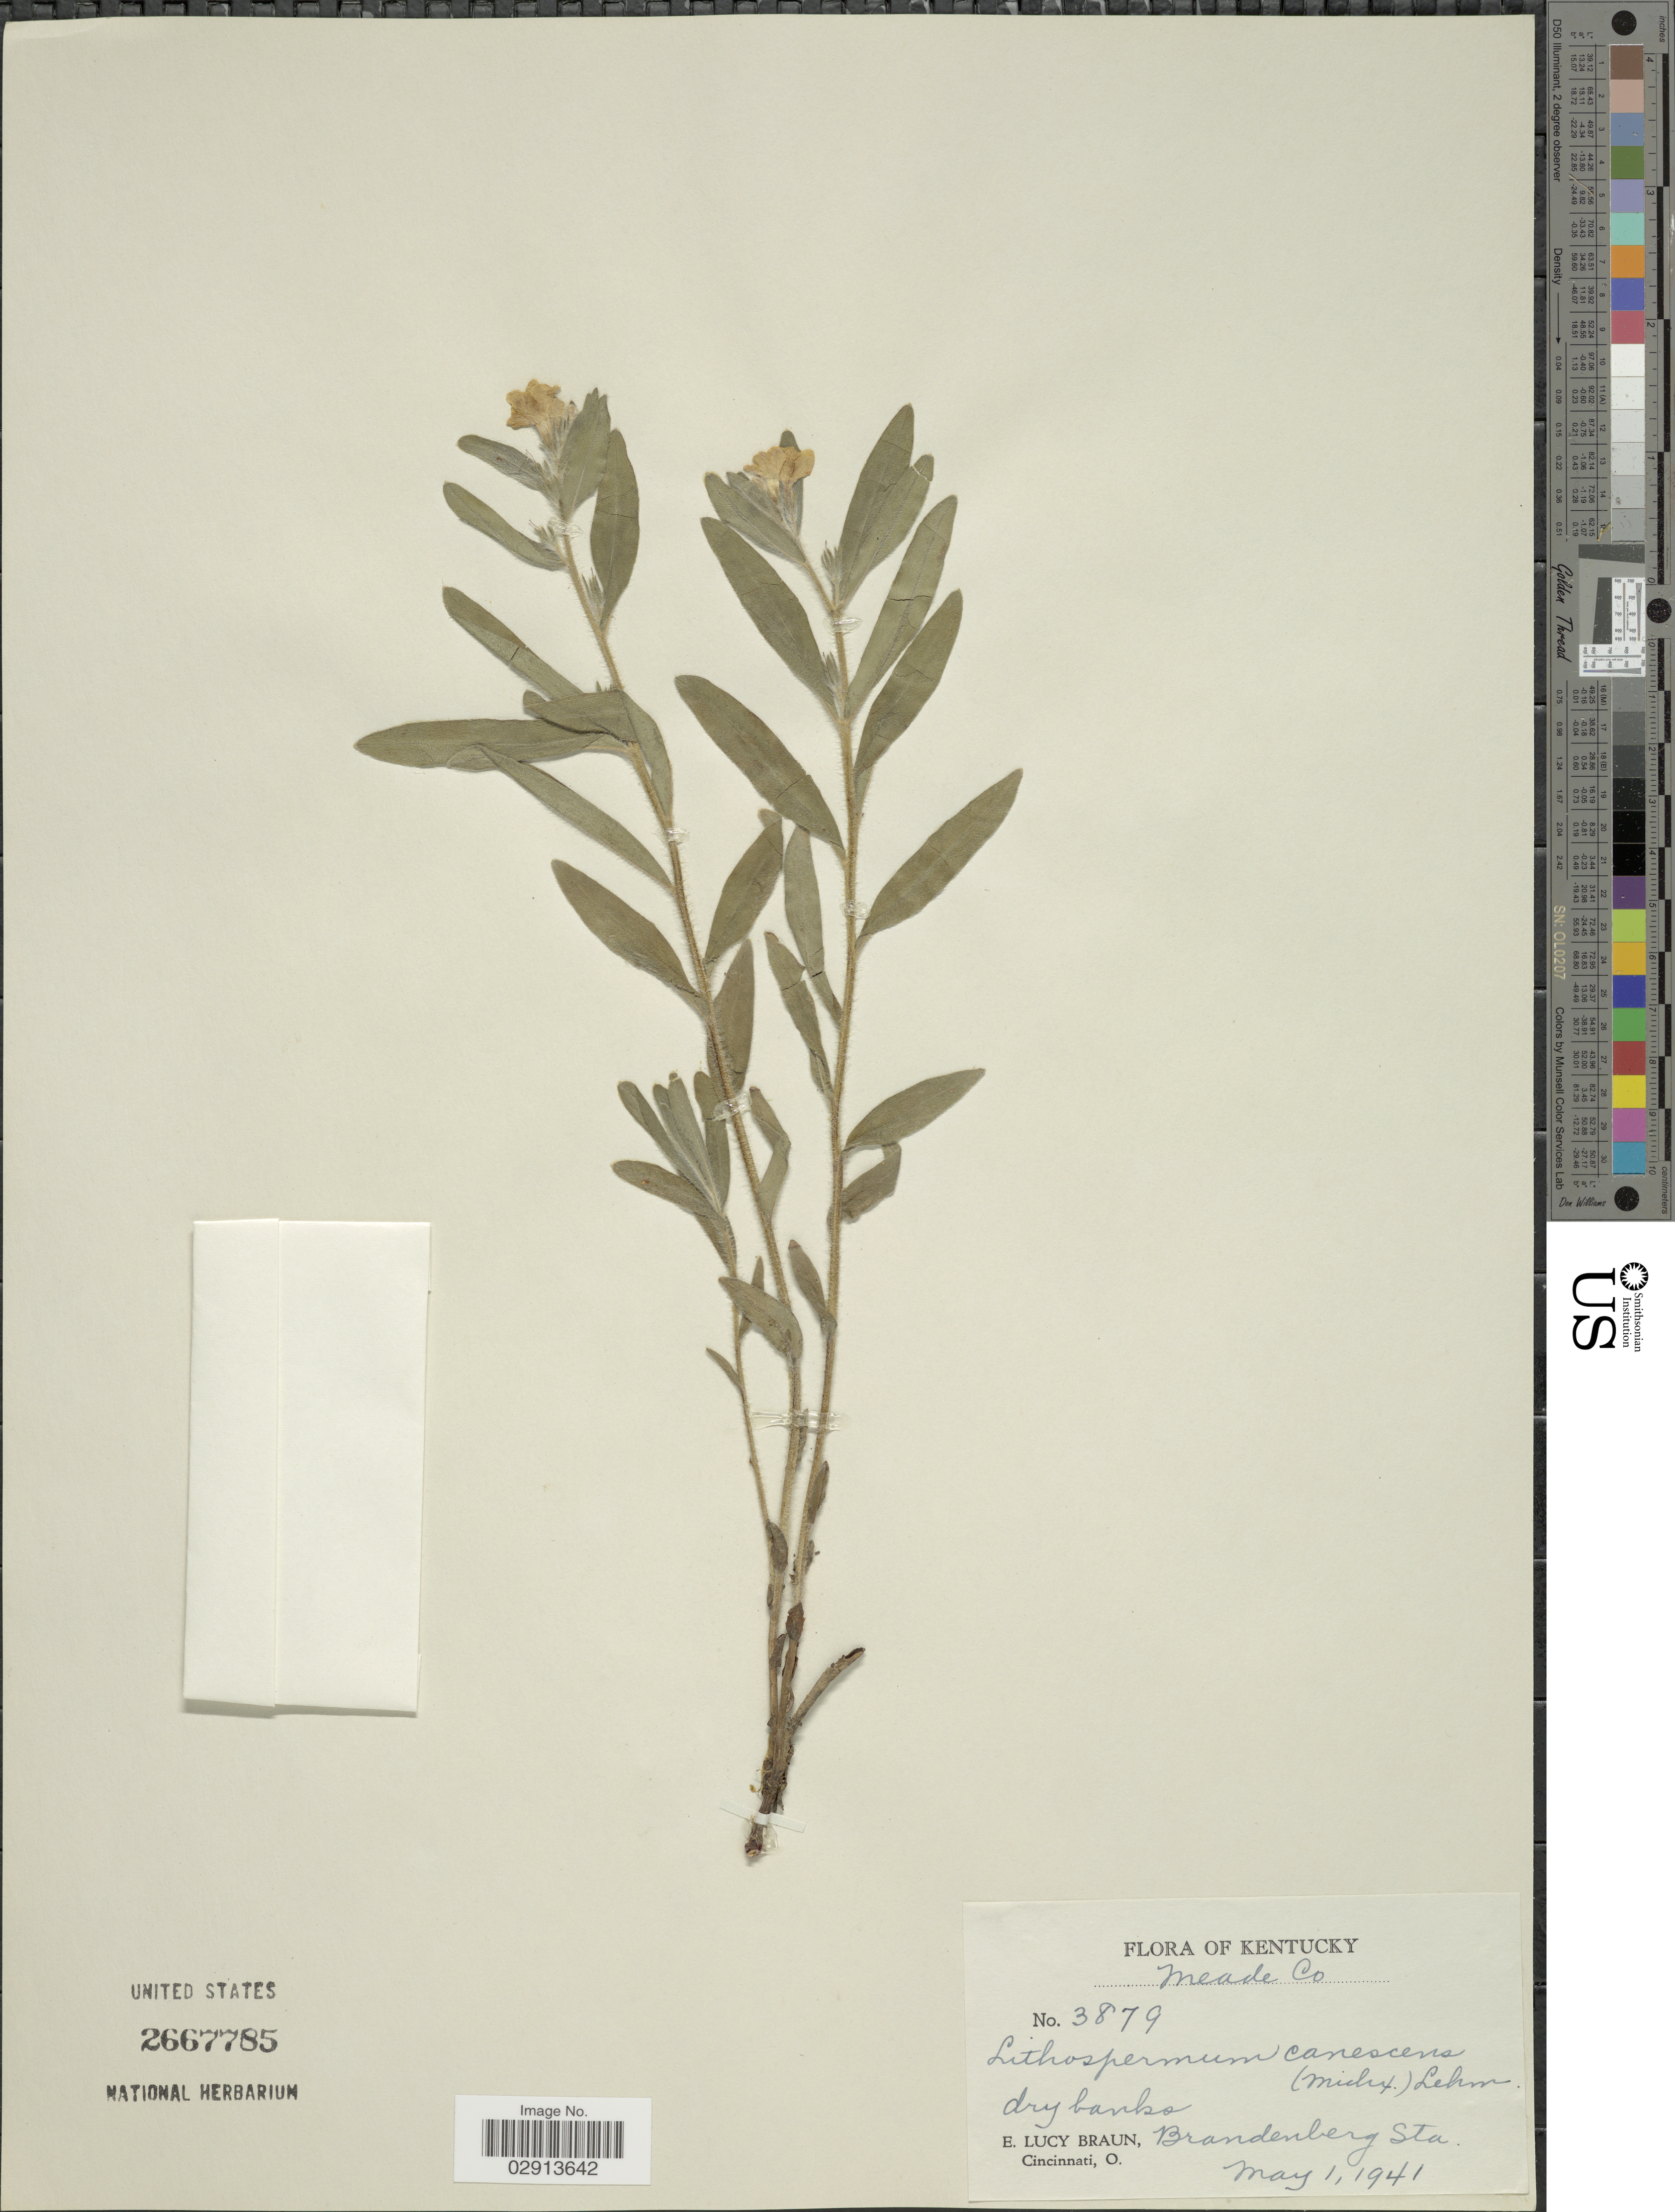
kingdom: Plantae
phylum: Tracheophyta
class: Magnoliopsida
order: Boraginales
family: Boraginaceae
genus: Lithospermum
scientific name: Lithospermum canescens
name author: (Michx.) Lehm.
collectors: E. L. Braun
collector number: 3879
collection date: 1941-05-01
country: United States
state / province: Kentucky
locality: Meade Co., Brandenberg Sta.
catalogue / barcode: US 2667785